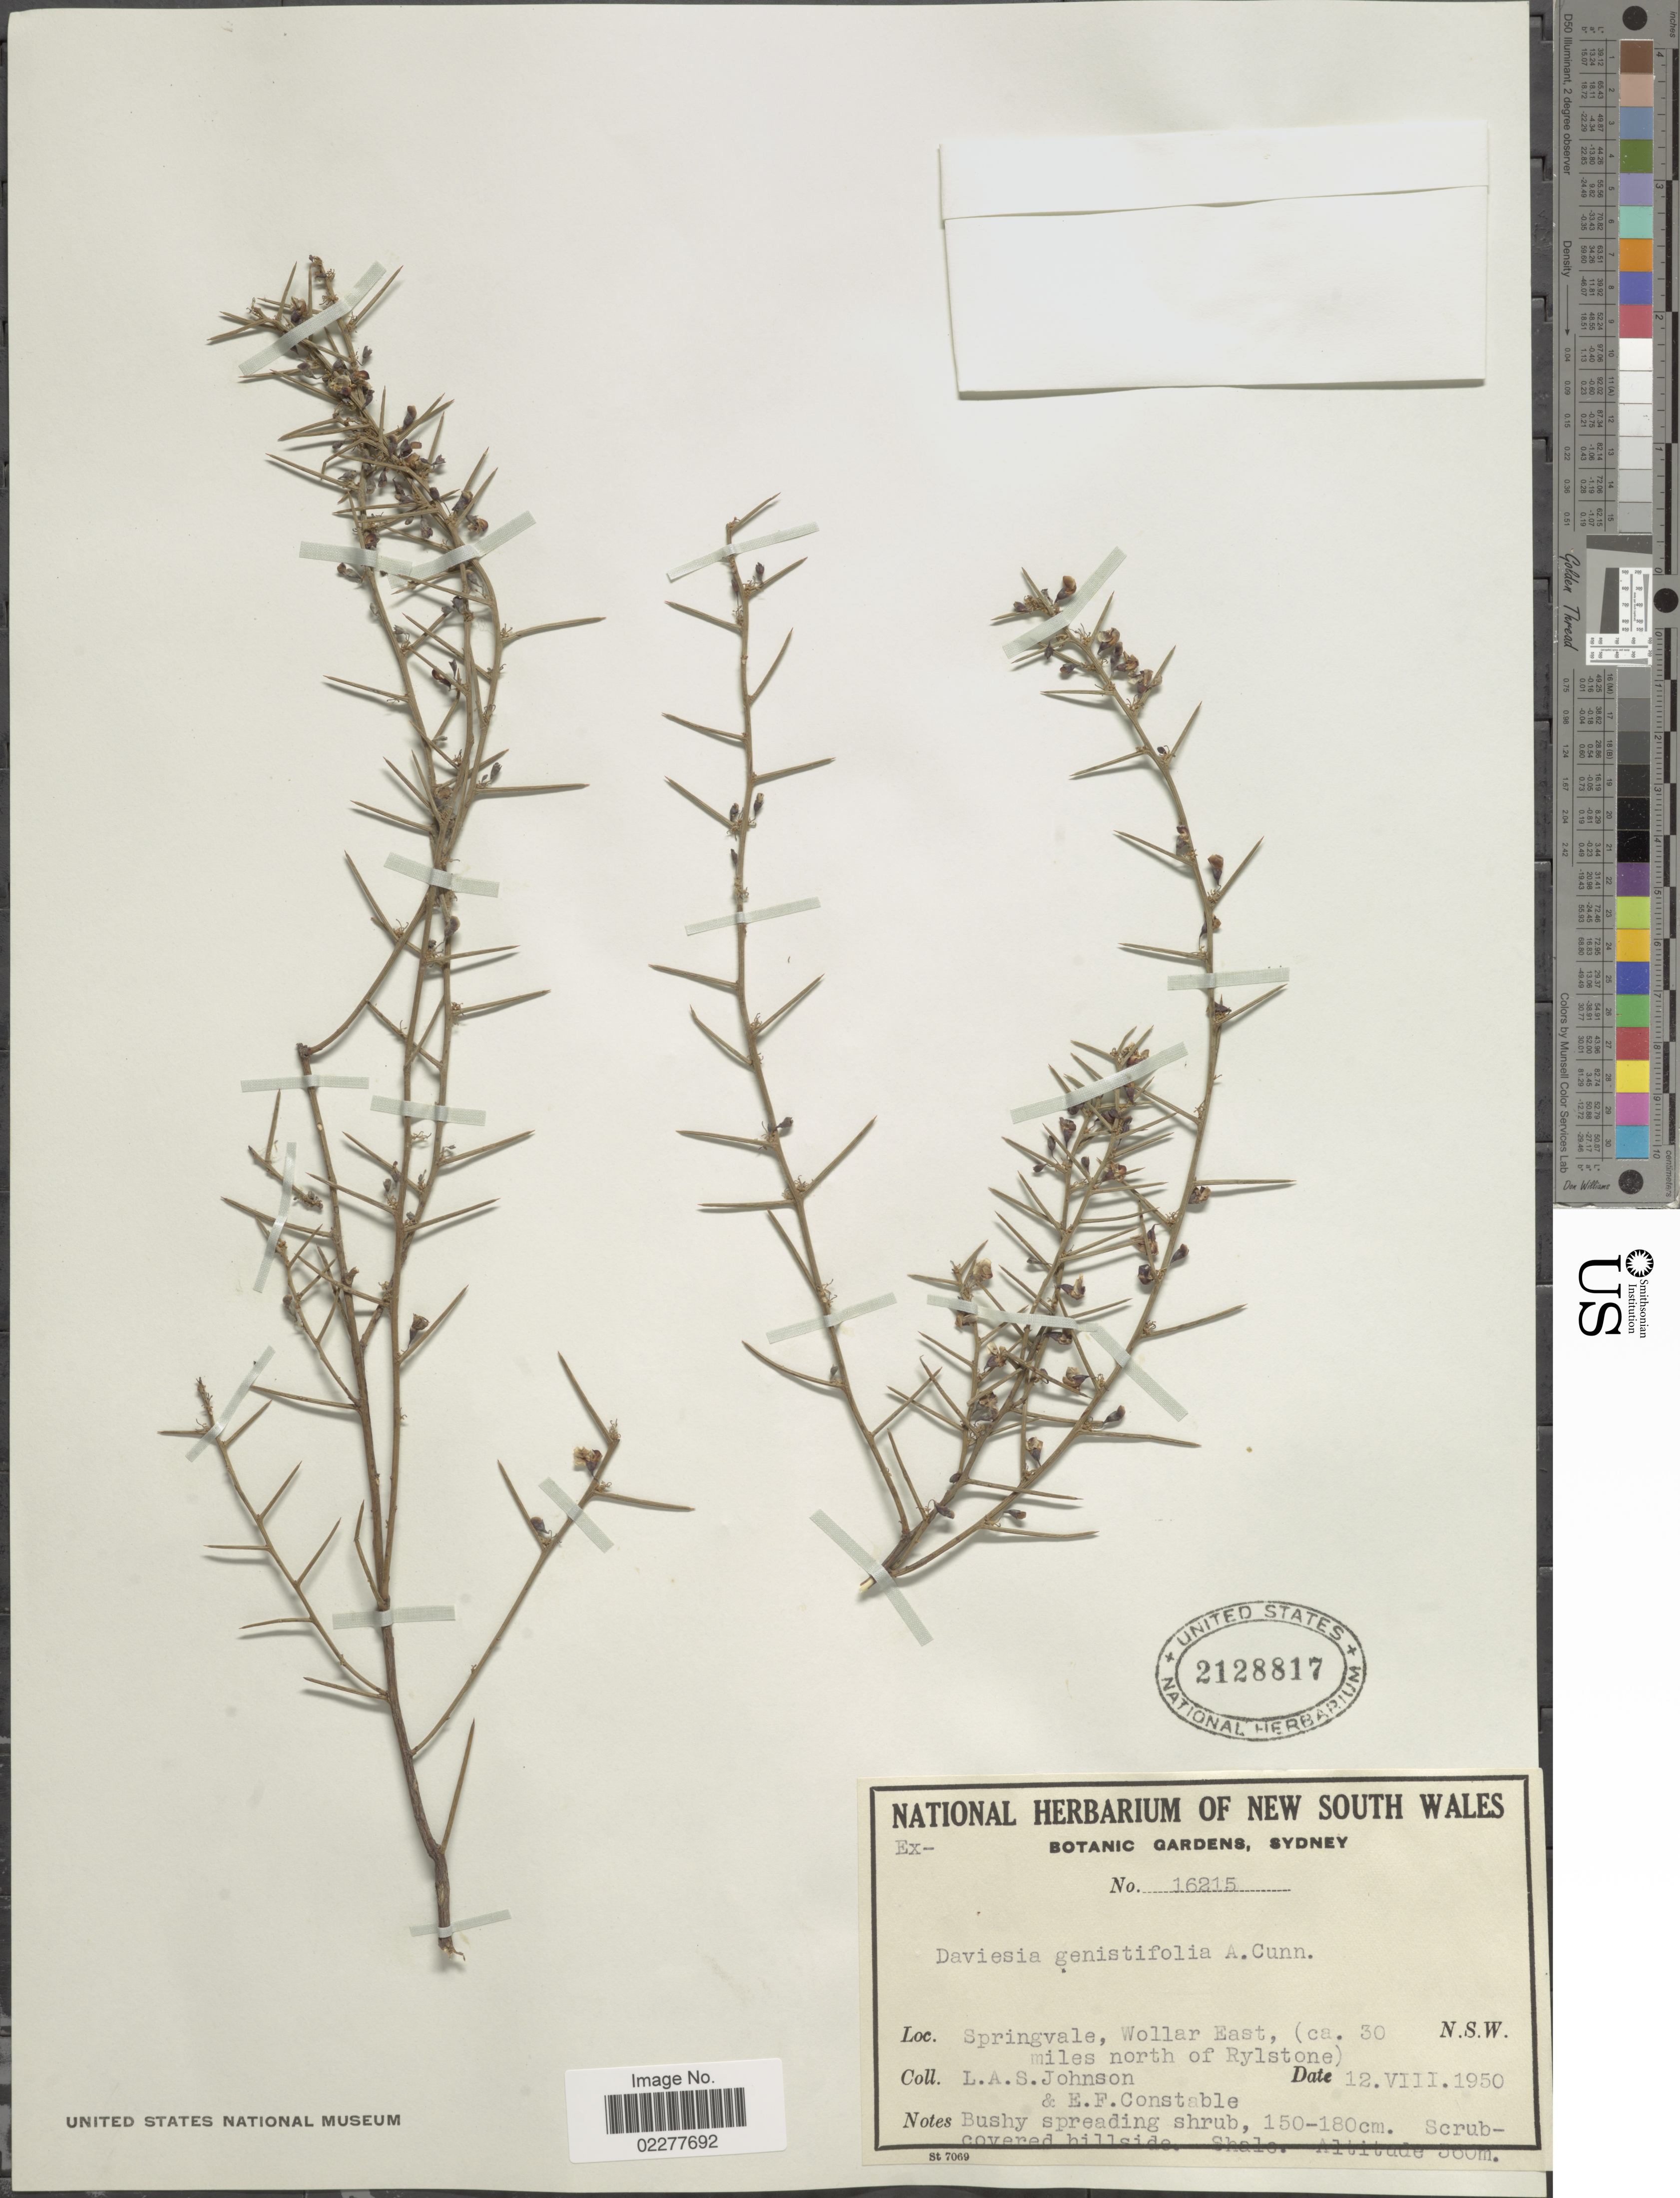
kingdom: Plantae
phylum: Tracheophyta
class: Magnoliopsida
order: Fabales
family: Fabaceae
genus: Daviesia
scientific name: Daviesia genistifolia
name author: A. Cunn. ex Benth.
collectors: L. A. S. Johnson & E. F. Constable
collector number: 16215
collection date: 1950-08-12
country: Australia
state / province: New South Wales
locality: Springvale, Wollar East (ca. 30 miles north of Rylstone)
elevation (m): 300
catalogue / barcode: US 2128817